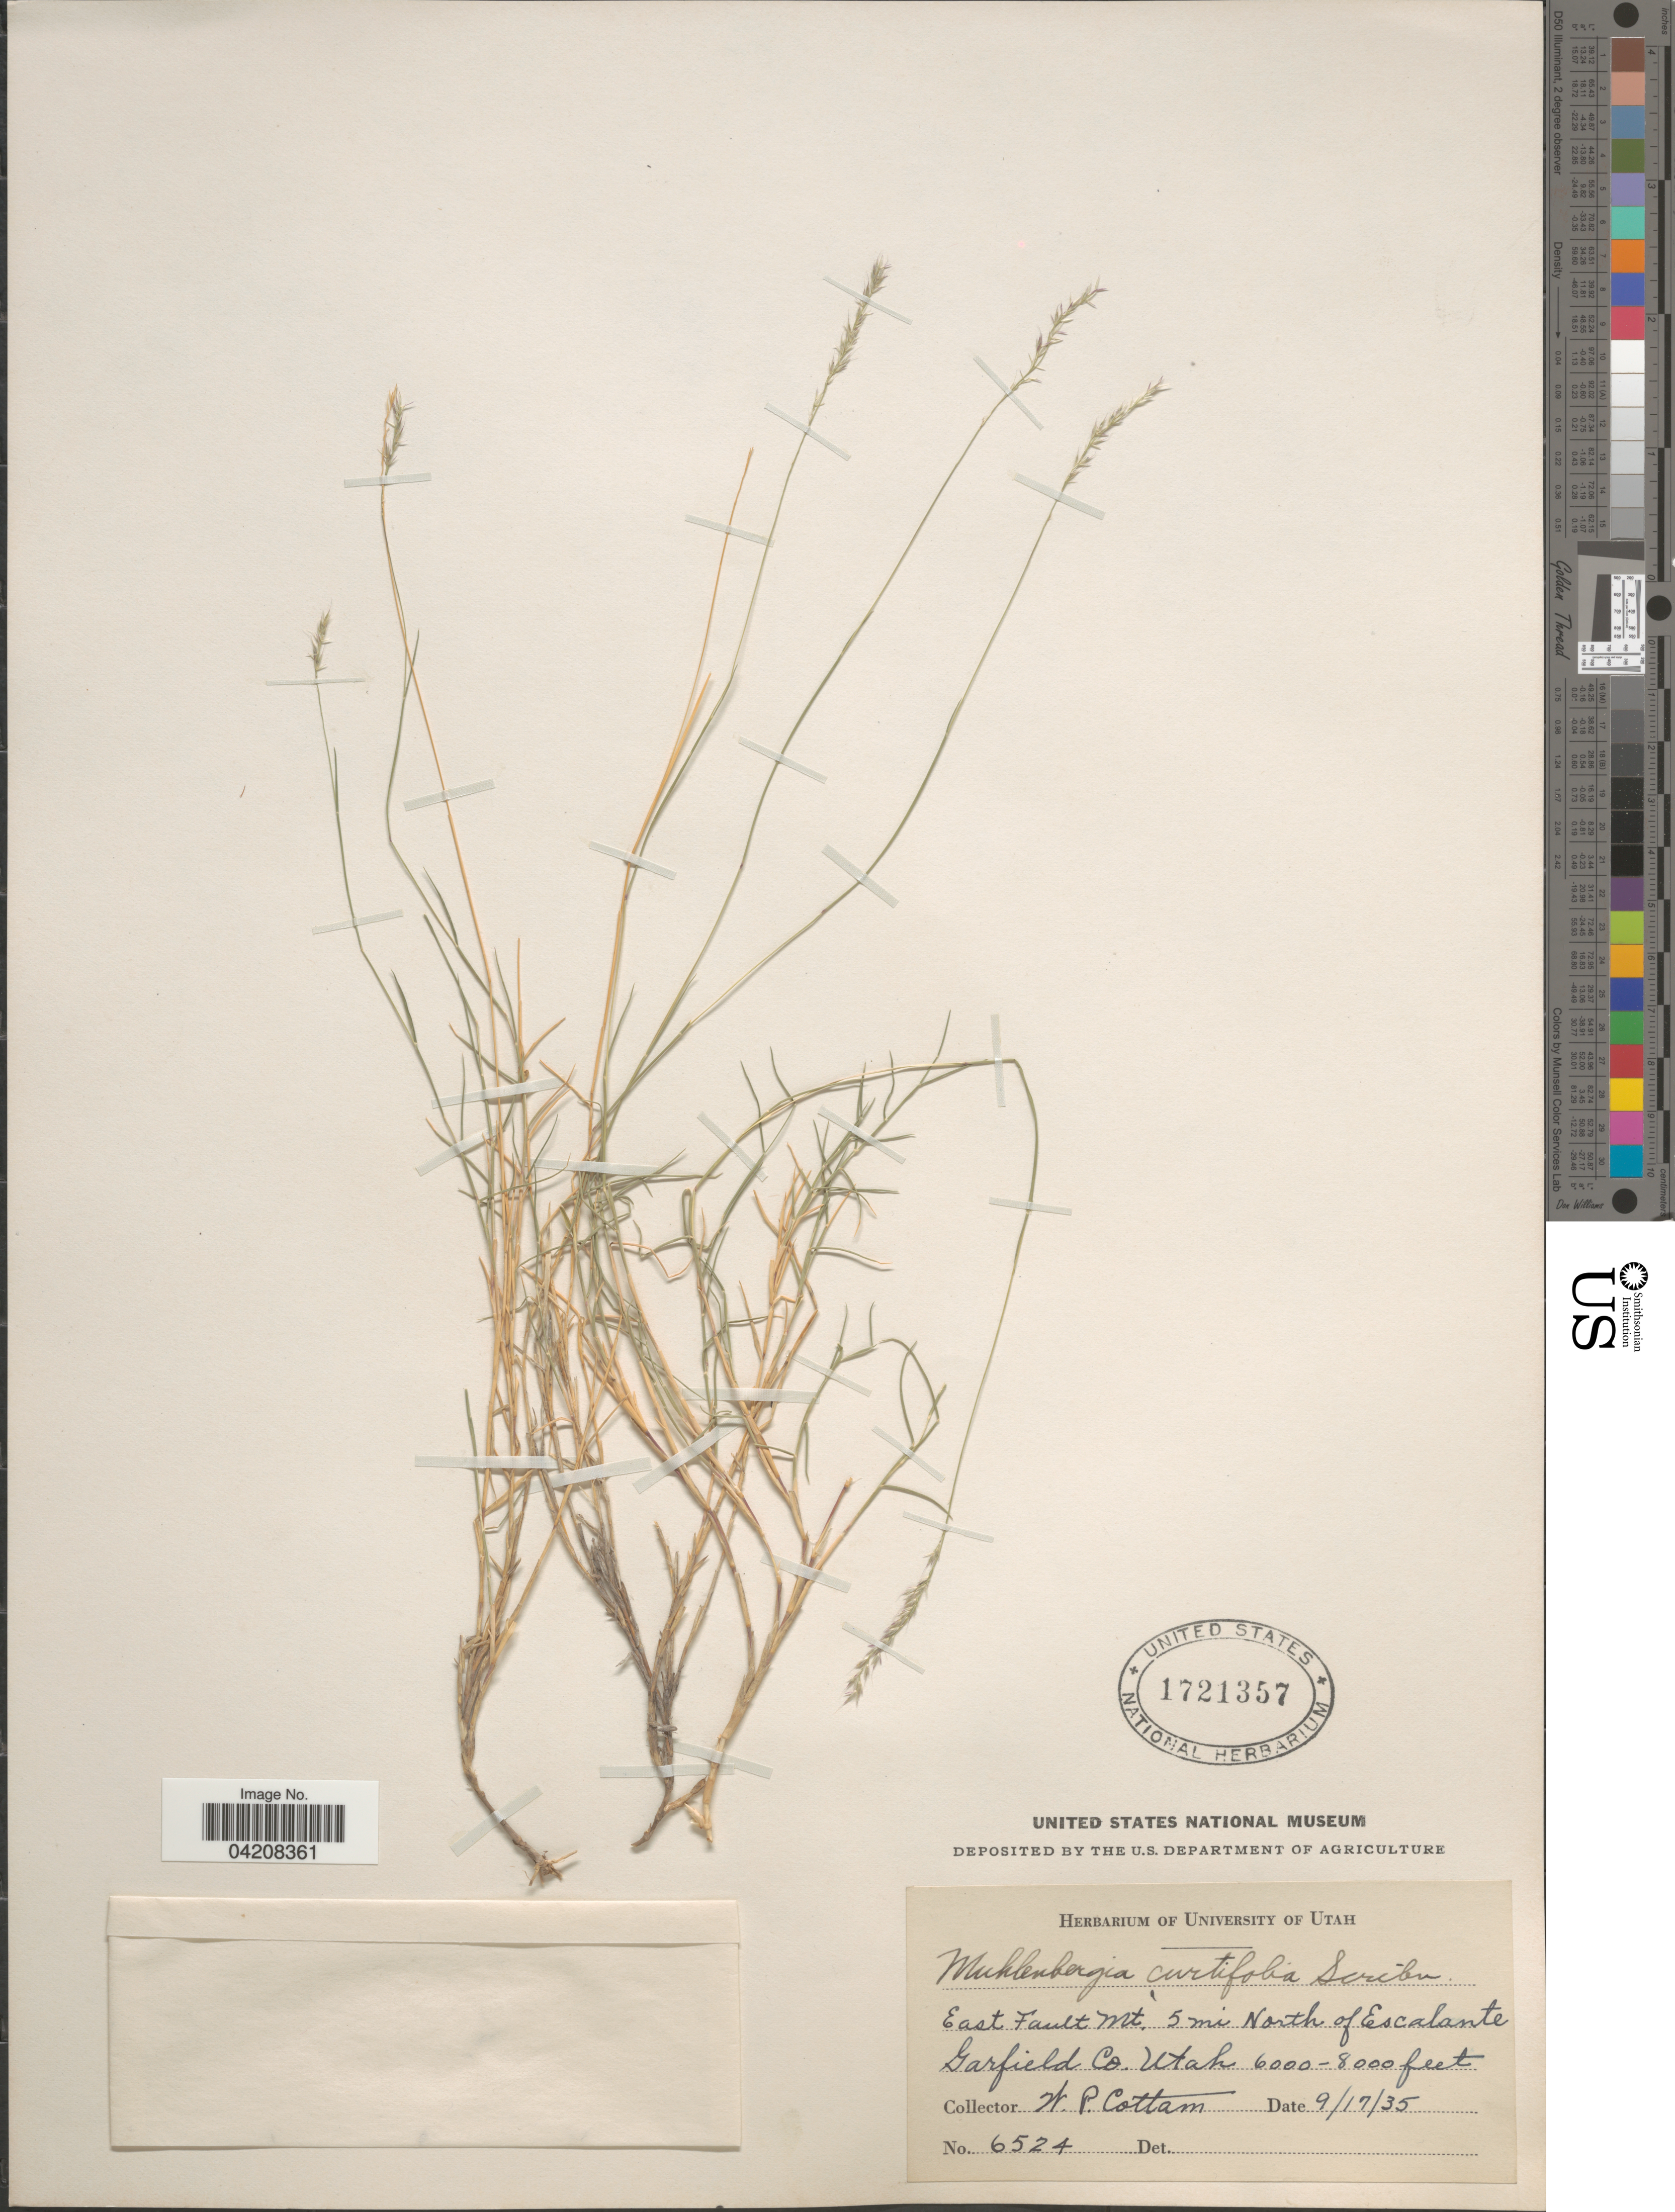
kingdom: Plantae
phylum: Tracheophyta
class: Liliopsida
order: Poales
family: Poaceae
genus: Muhlenbergia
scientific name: Muhlenbergia curtifolia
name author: Scribn.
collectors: W. Cottam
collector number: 6524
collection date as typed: Transcribed d/m/y: 17/9/35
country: United States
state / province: Utah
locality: East Fault Mt. 5 mi North of Escalante Garfield Co.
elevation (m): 1829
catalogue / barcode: US 1721357